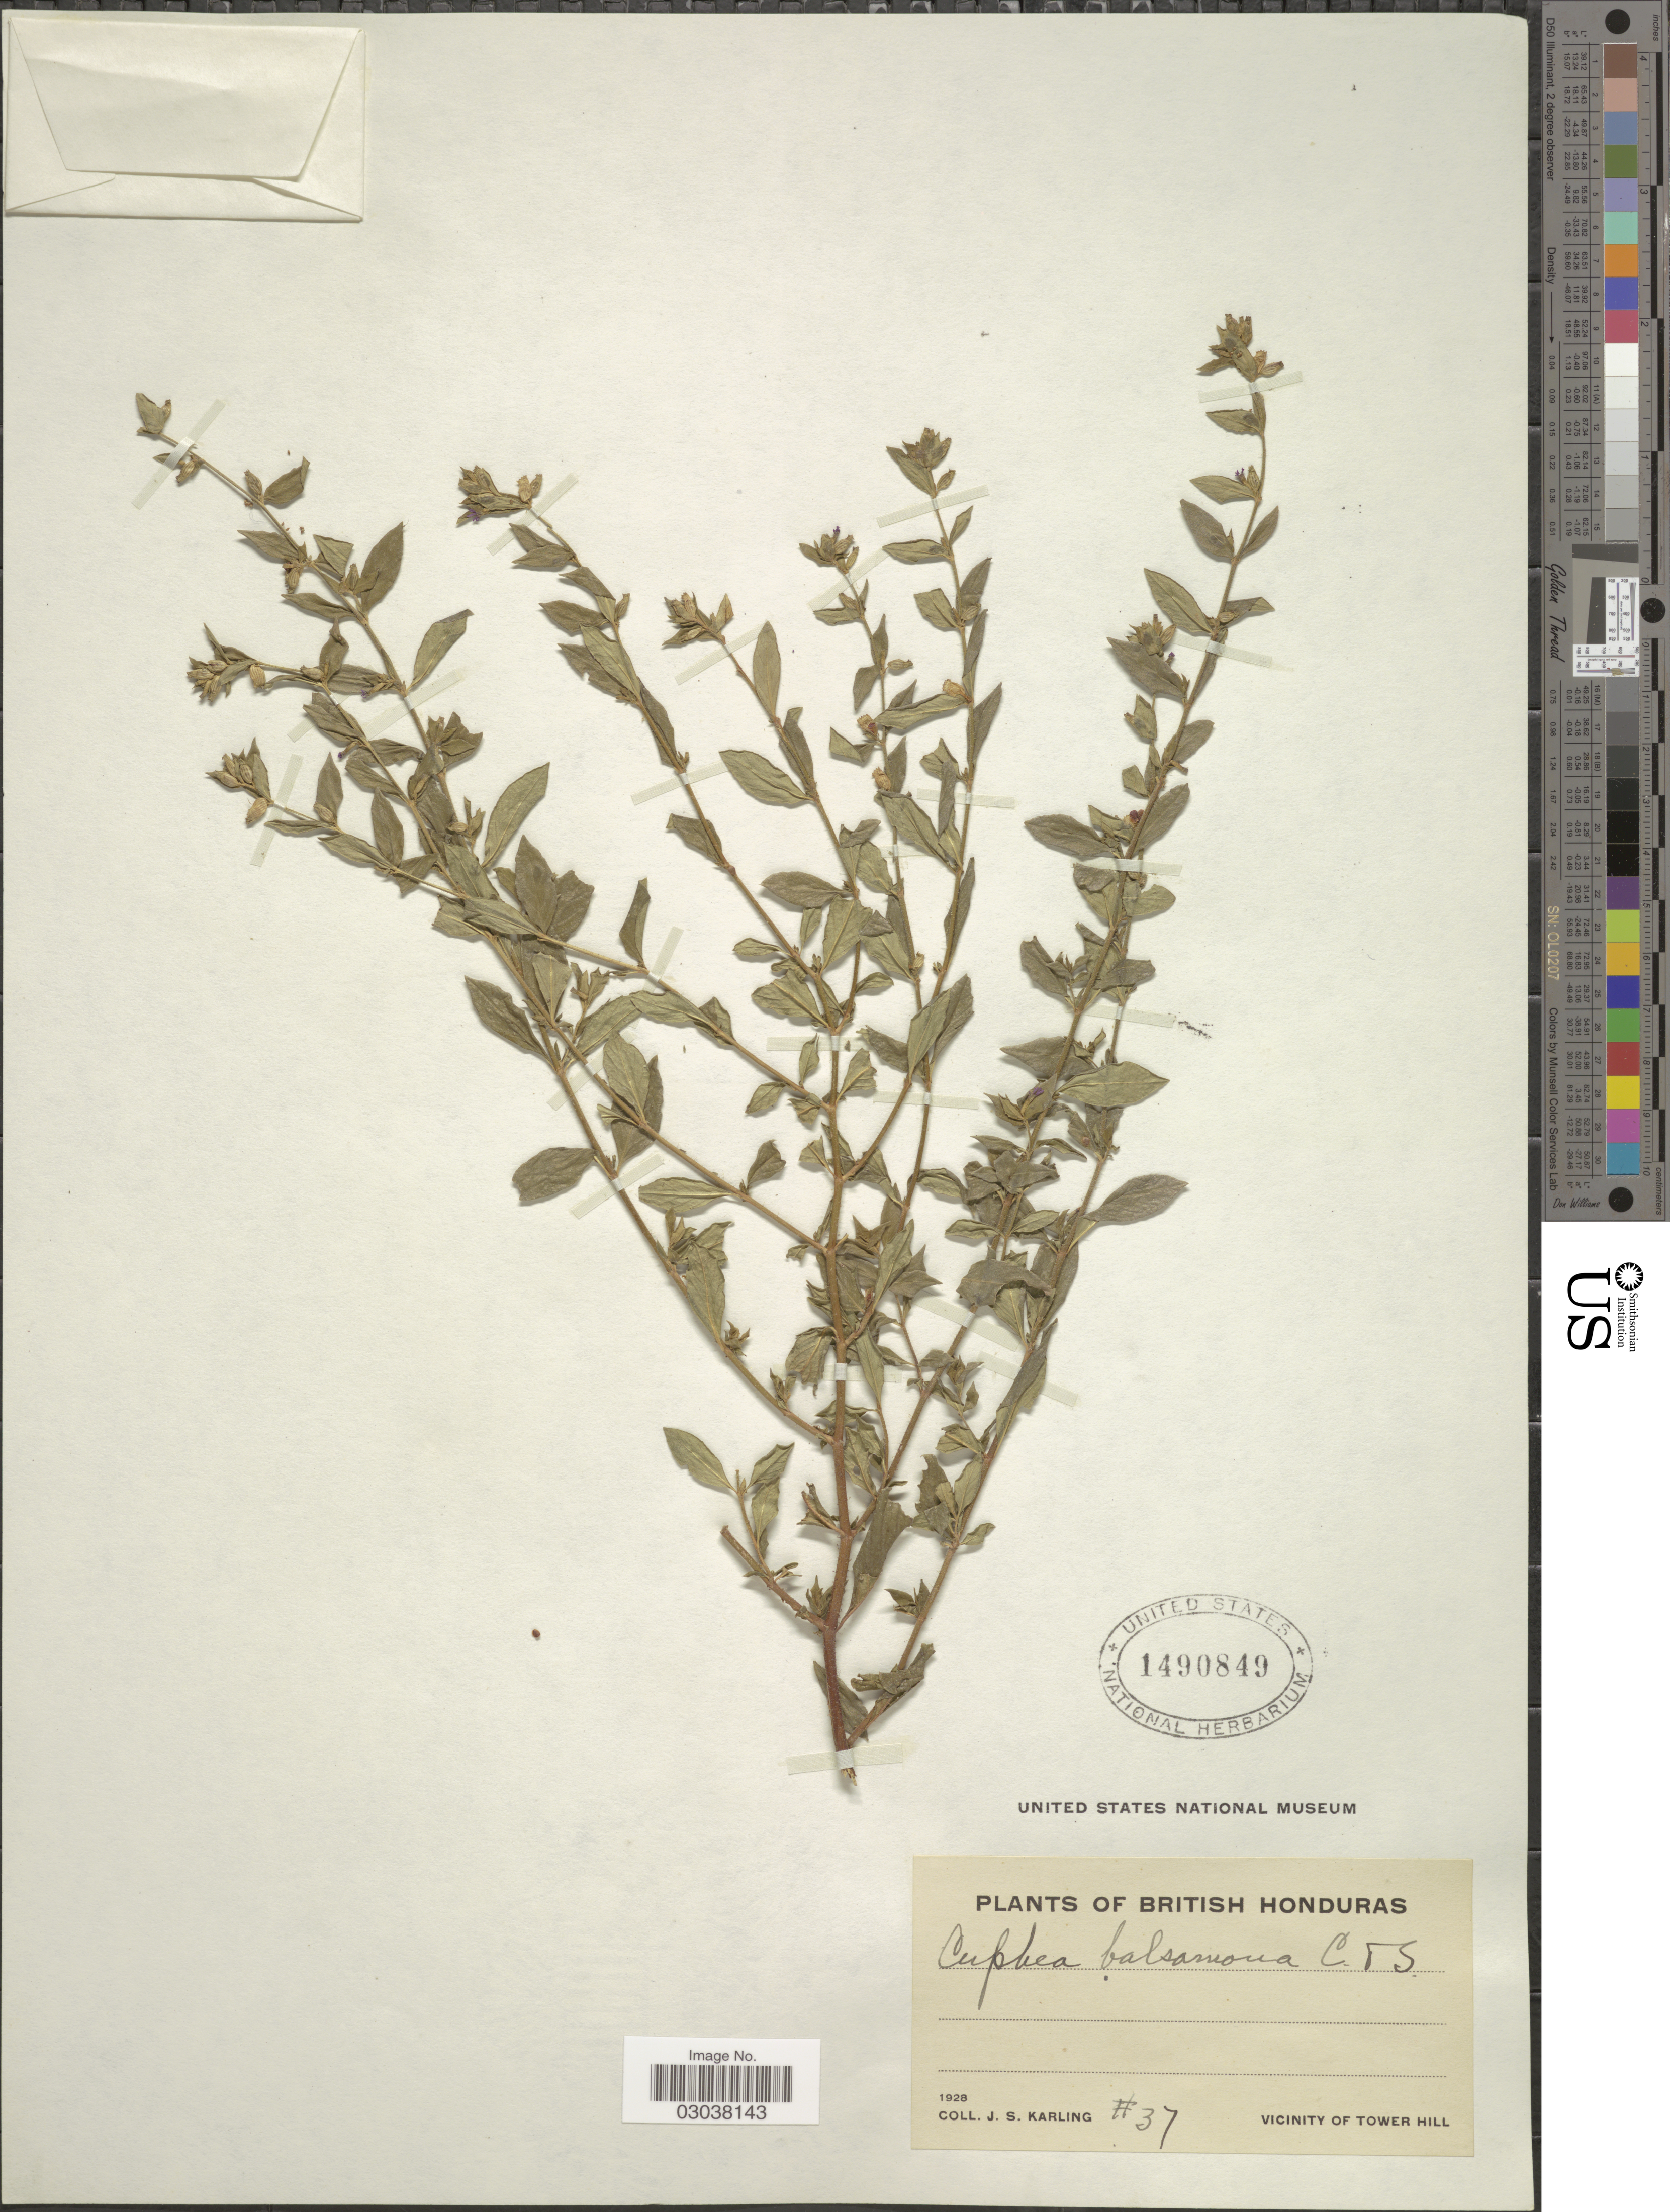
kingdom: Plantae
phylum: Tracheophyta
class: Magnoliopsida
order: Myrtales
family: Lythraceae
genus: Cuphea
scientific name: Cuphea carthagenensis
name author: (Jacq.) J.F. Macbr.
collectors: J. Karling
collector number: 37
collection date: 1928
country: Belize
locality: British Honduras. Vicinity of Tower Hill.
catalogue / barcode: US 1490849